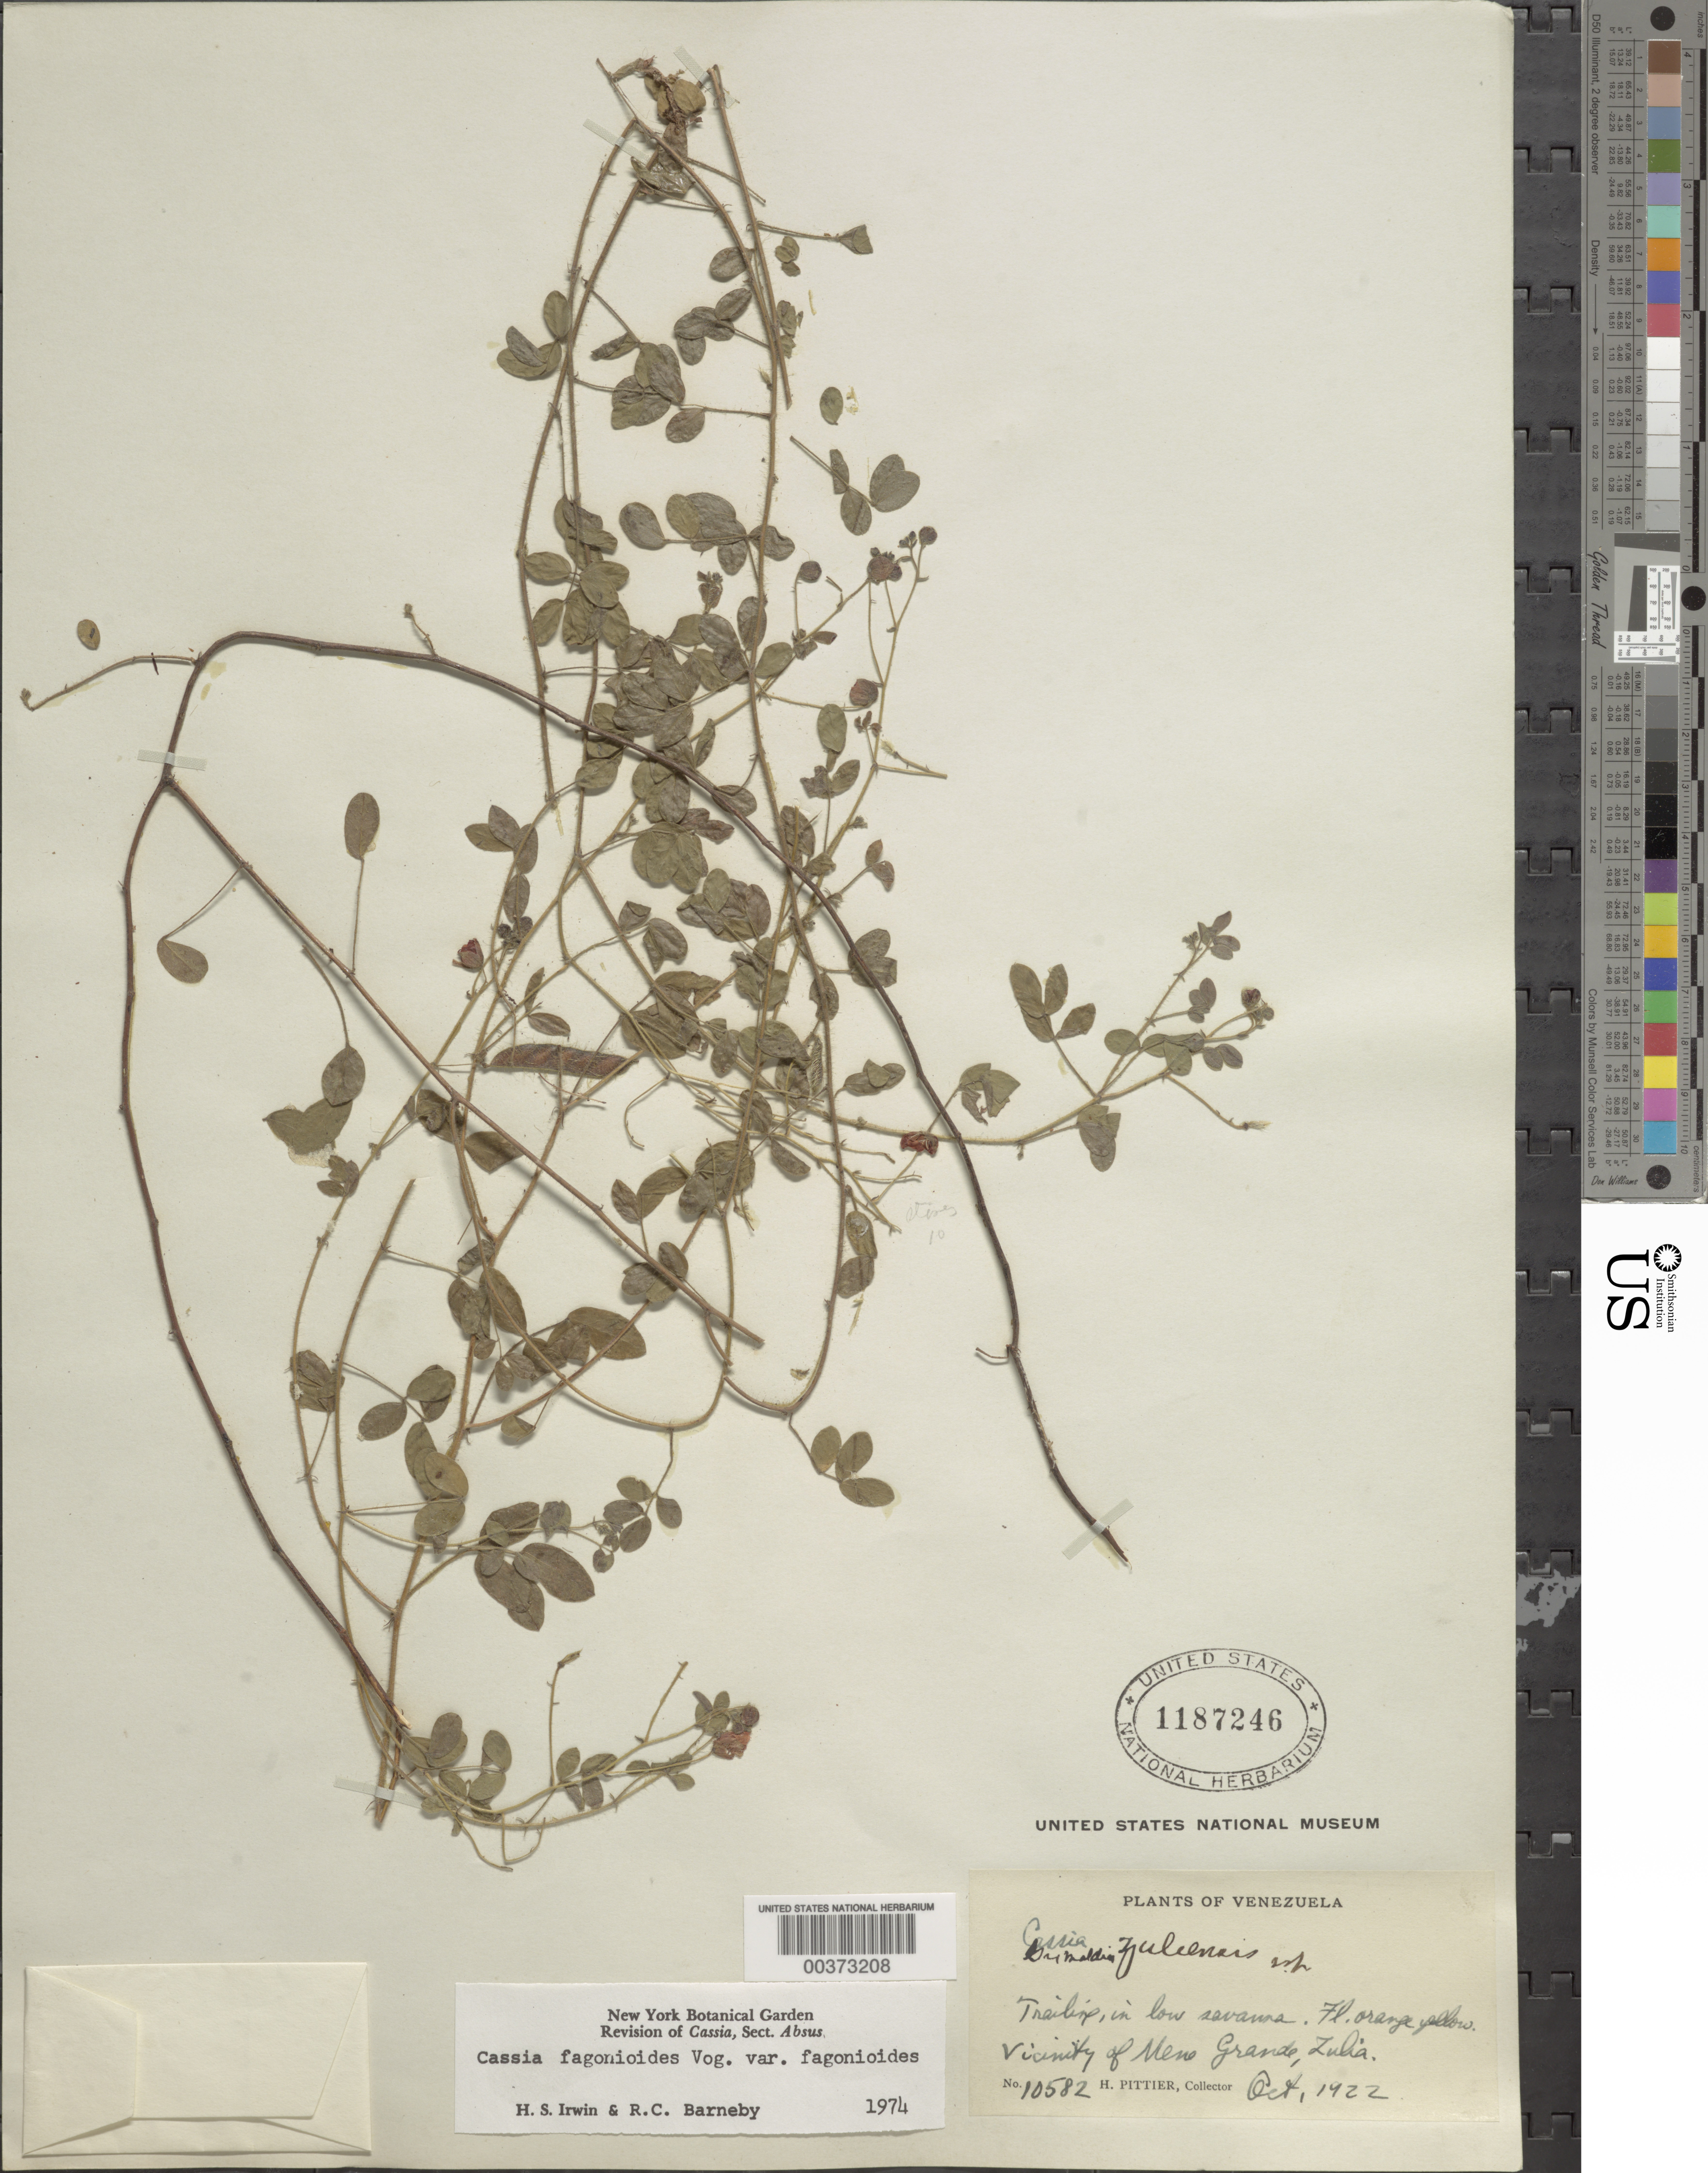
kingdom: Plantae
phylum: Tracheophyta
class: Magnoliopsida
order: Fabales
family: Fabaceae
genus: Chamaecrista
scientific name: Chamaecrista fagonioides var. fagonioides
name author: (Vogel) H.S. Irwin & Barneby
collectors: H. F. Pittier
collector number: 10582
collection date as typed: Oct 1922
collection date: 1922-10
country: Venezuela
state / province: Zulia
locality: Vicinity of mene grande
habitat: In low savanna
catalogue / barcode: US 1187246